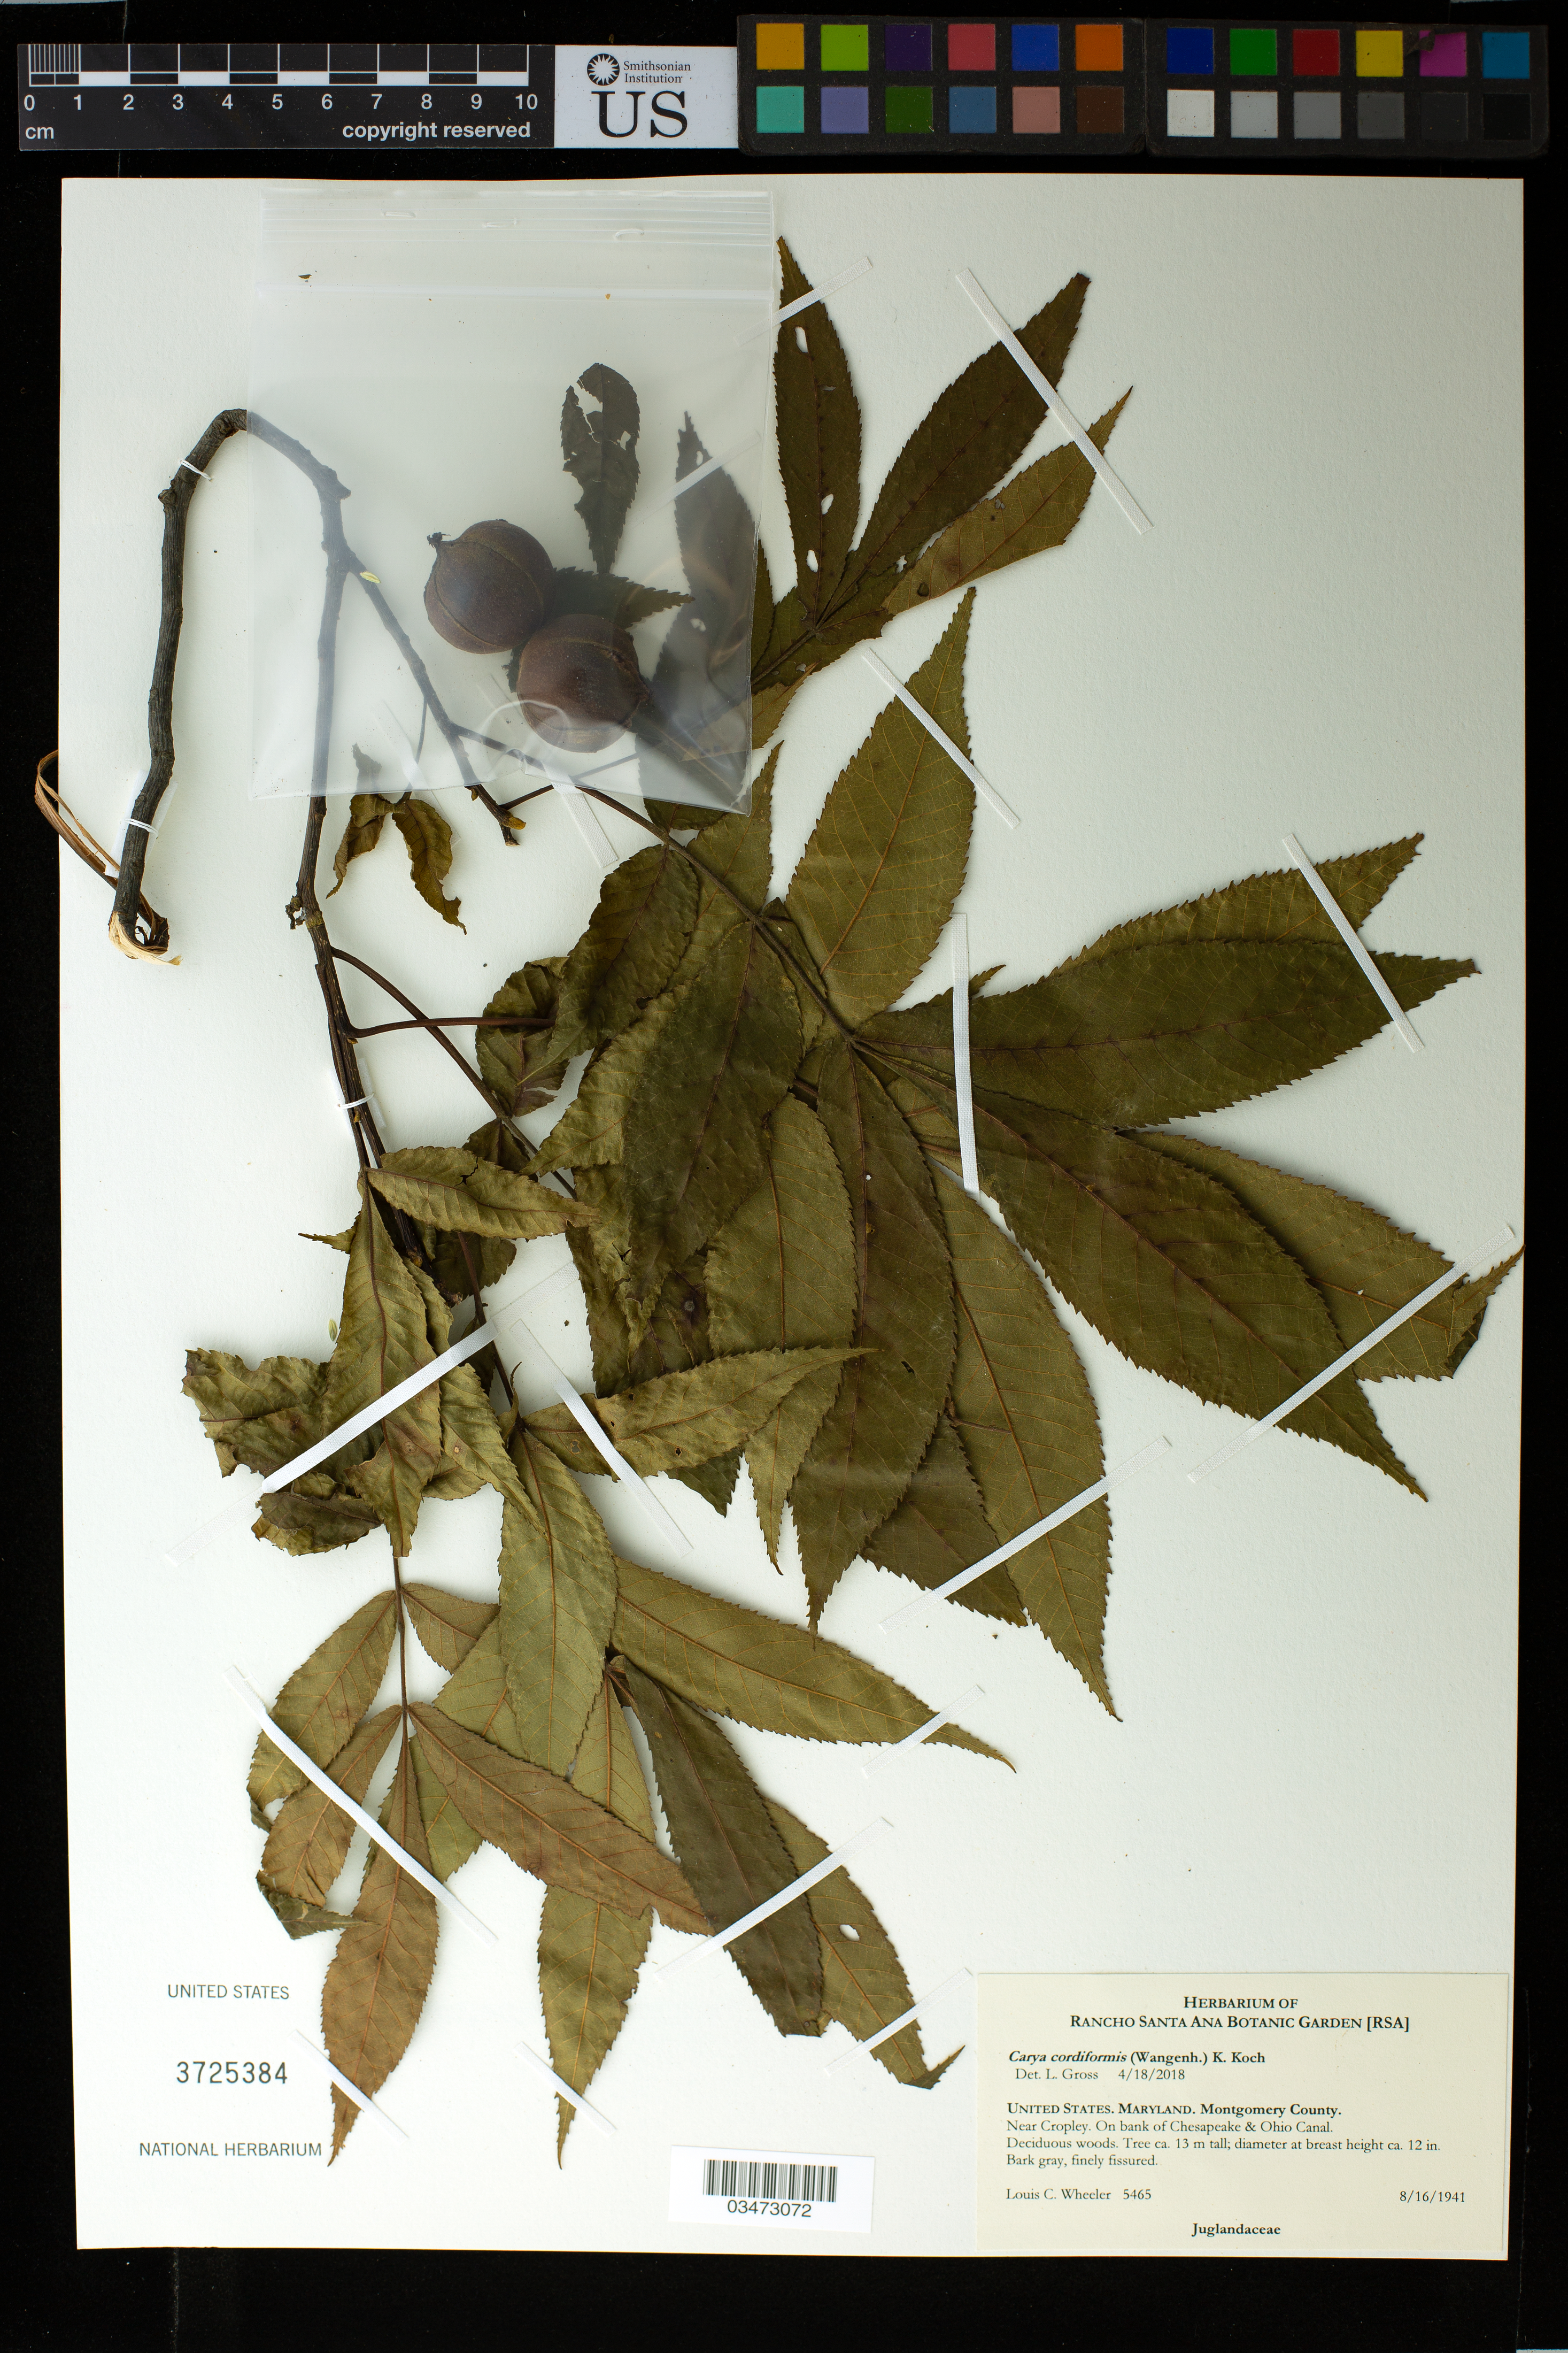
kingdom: Plantae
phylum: Tracheophyta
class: Magnoliopsida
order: Fagales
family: Juglandaceae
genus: Carya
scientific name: Carya cordiformis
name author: (Wangenh.) K. Koch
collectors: L. C. Wheeler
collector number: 5465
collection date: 1941-08-16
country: United States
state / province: Maryland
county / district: Montgomery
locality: Montgomery County. Near Cropley : Along Chesapeake & Ohio Canal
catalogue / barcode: US 3725384